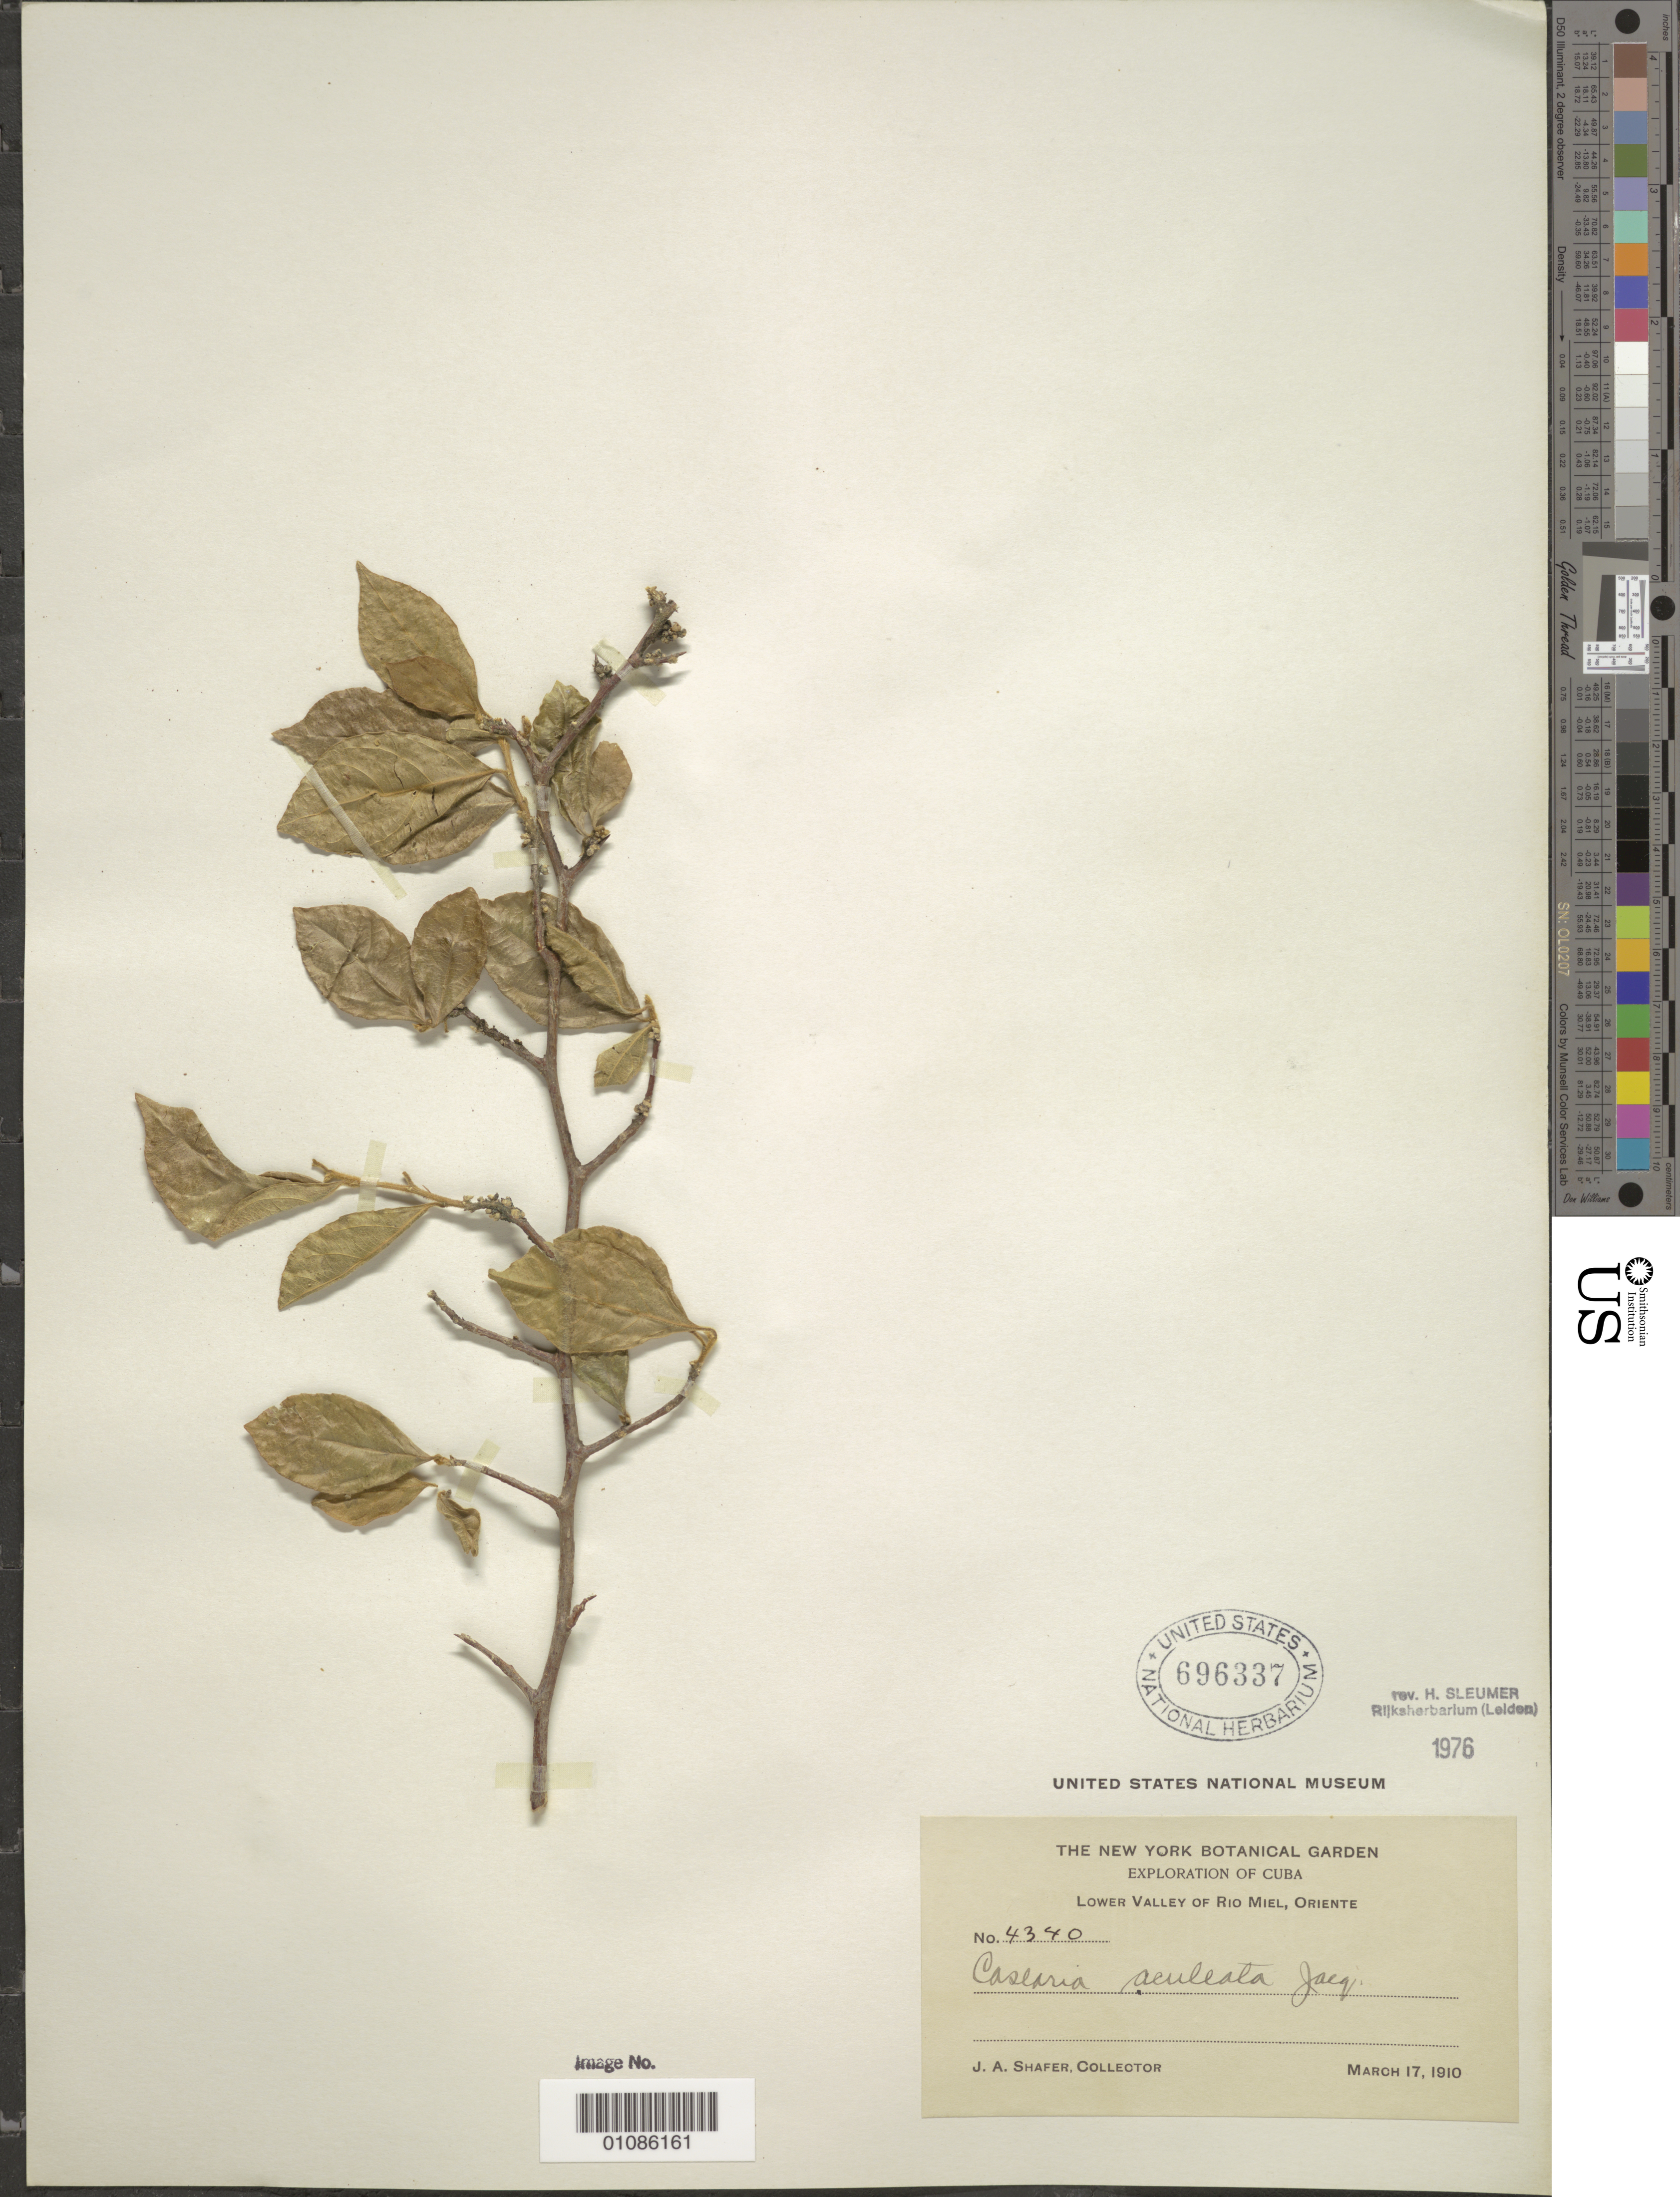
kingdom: Plantae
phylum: Tracheophyta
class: Magnoliopsida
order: Malpighiales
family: Salicaceae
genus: Casearia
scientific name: Casearia aculeata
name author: Jacq.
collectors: J. A. Shafer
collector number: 4340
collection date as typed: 17 Mar 1910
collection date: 1910-03-17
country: Cuba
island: Cuba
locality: Oriente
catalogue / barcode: US 696337